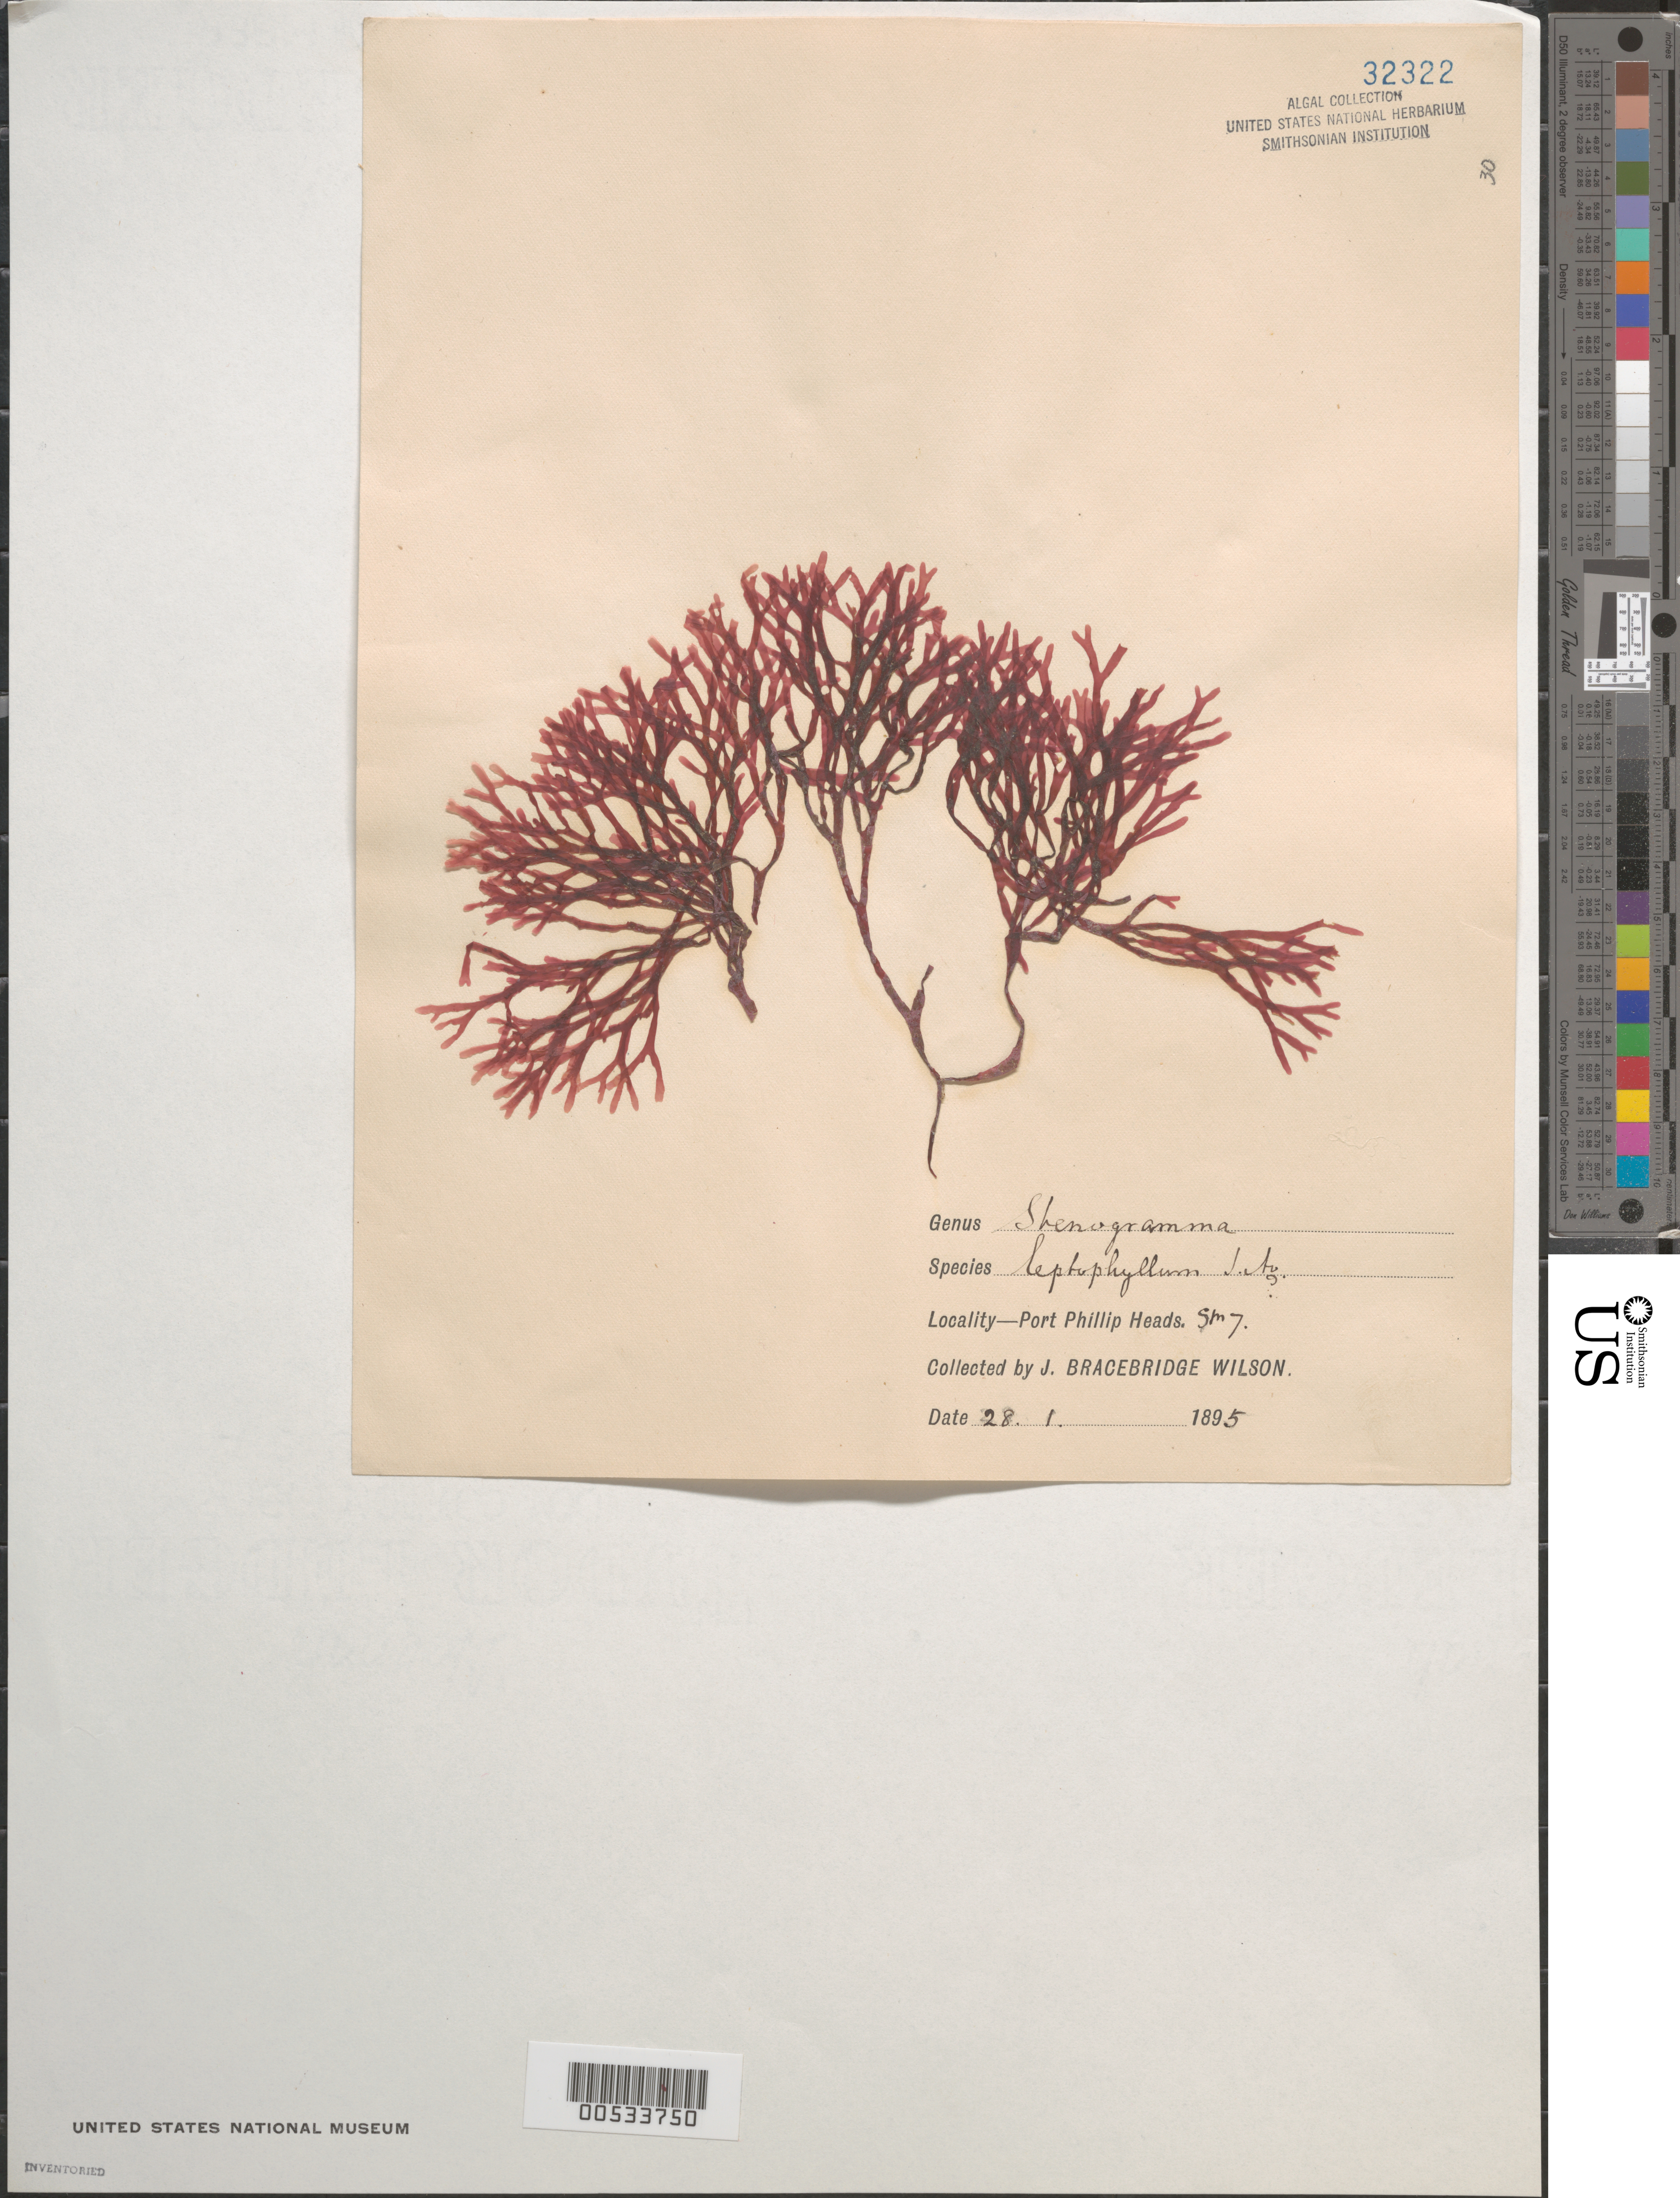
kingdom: Plantae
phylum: Rhodophyta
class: Florideophyceae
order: Gigartinales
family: Phyllophoraceae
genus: Stenogramma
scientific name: Stenogramma leptophyllum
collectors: J. B. Wilson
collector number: Station 7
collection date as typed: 28 Jan 1895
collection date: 1895-01-28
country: Australia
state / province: Victoria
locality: Port Phillip Heads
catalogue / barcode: US 32322